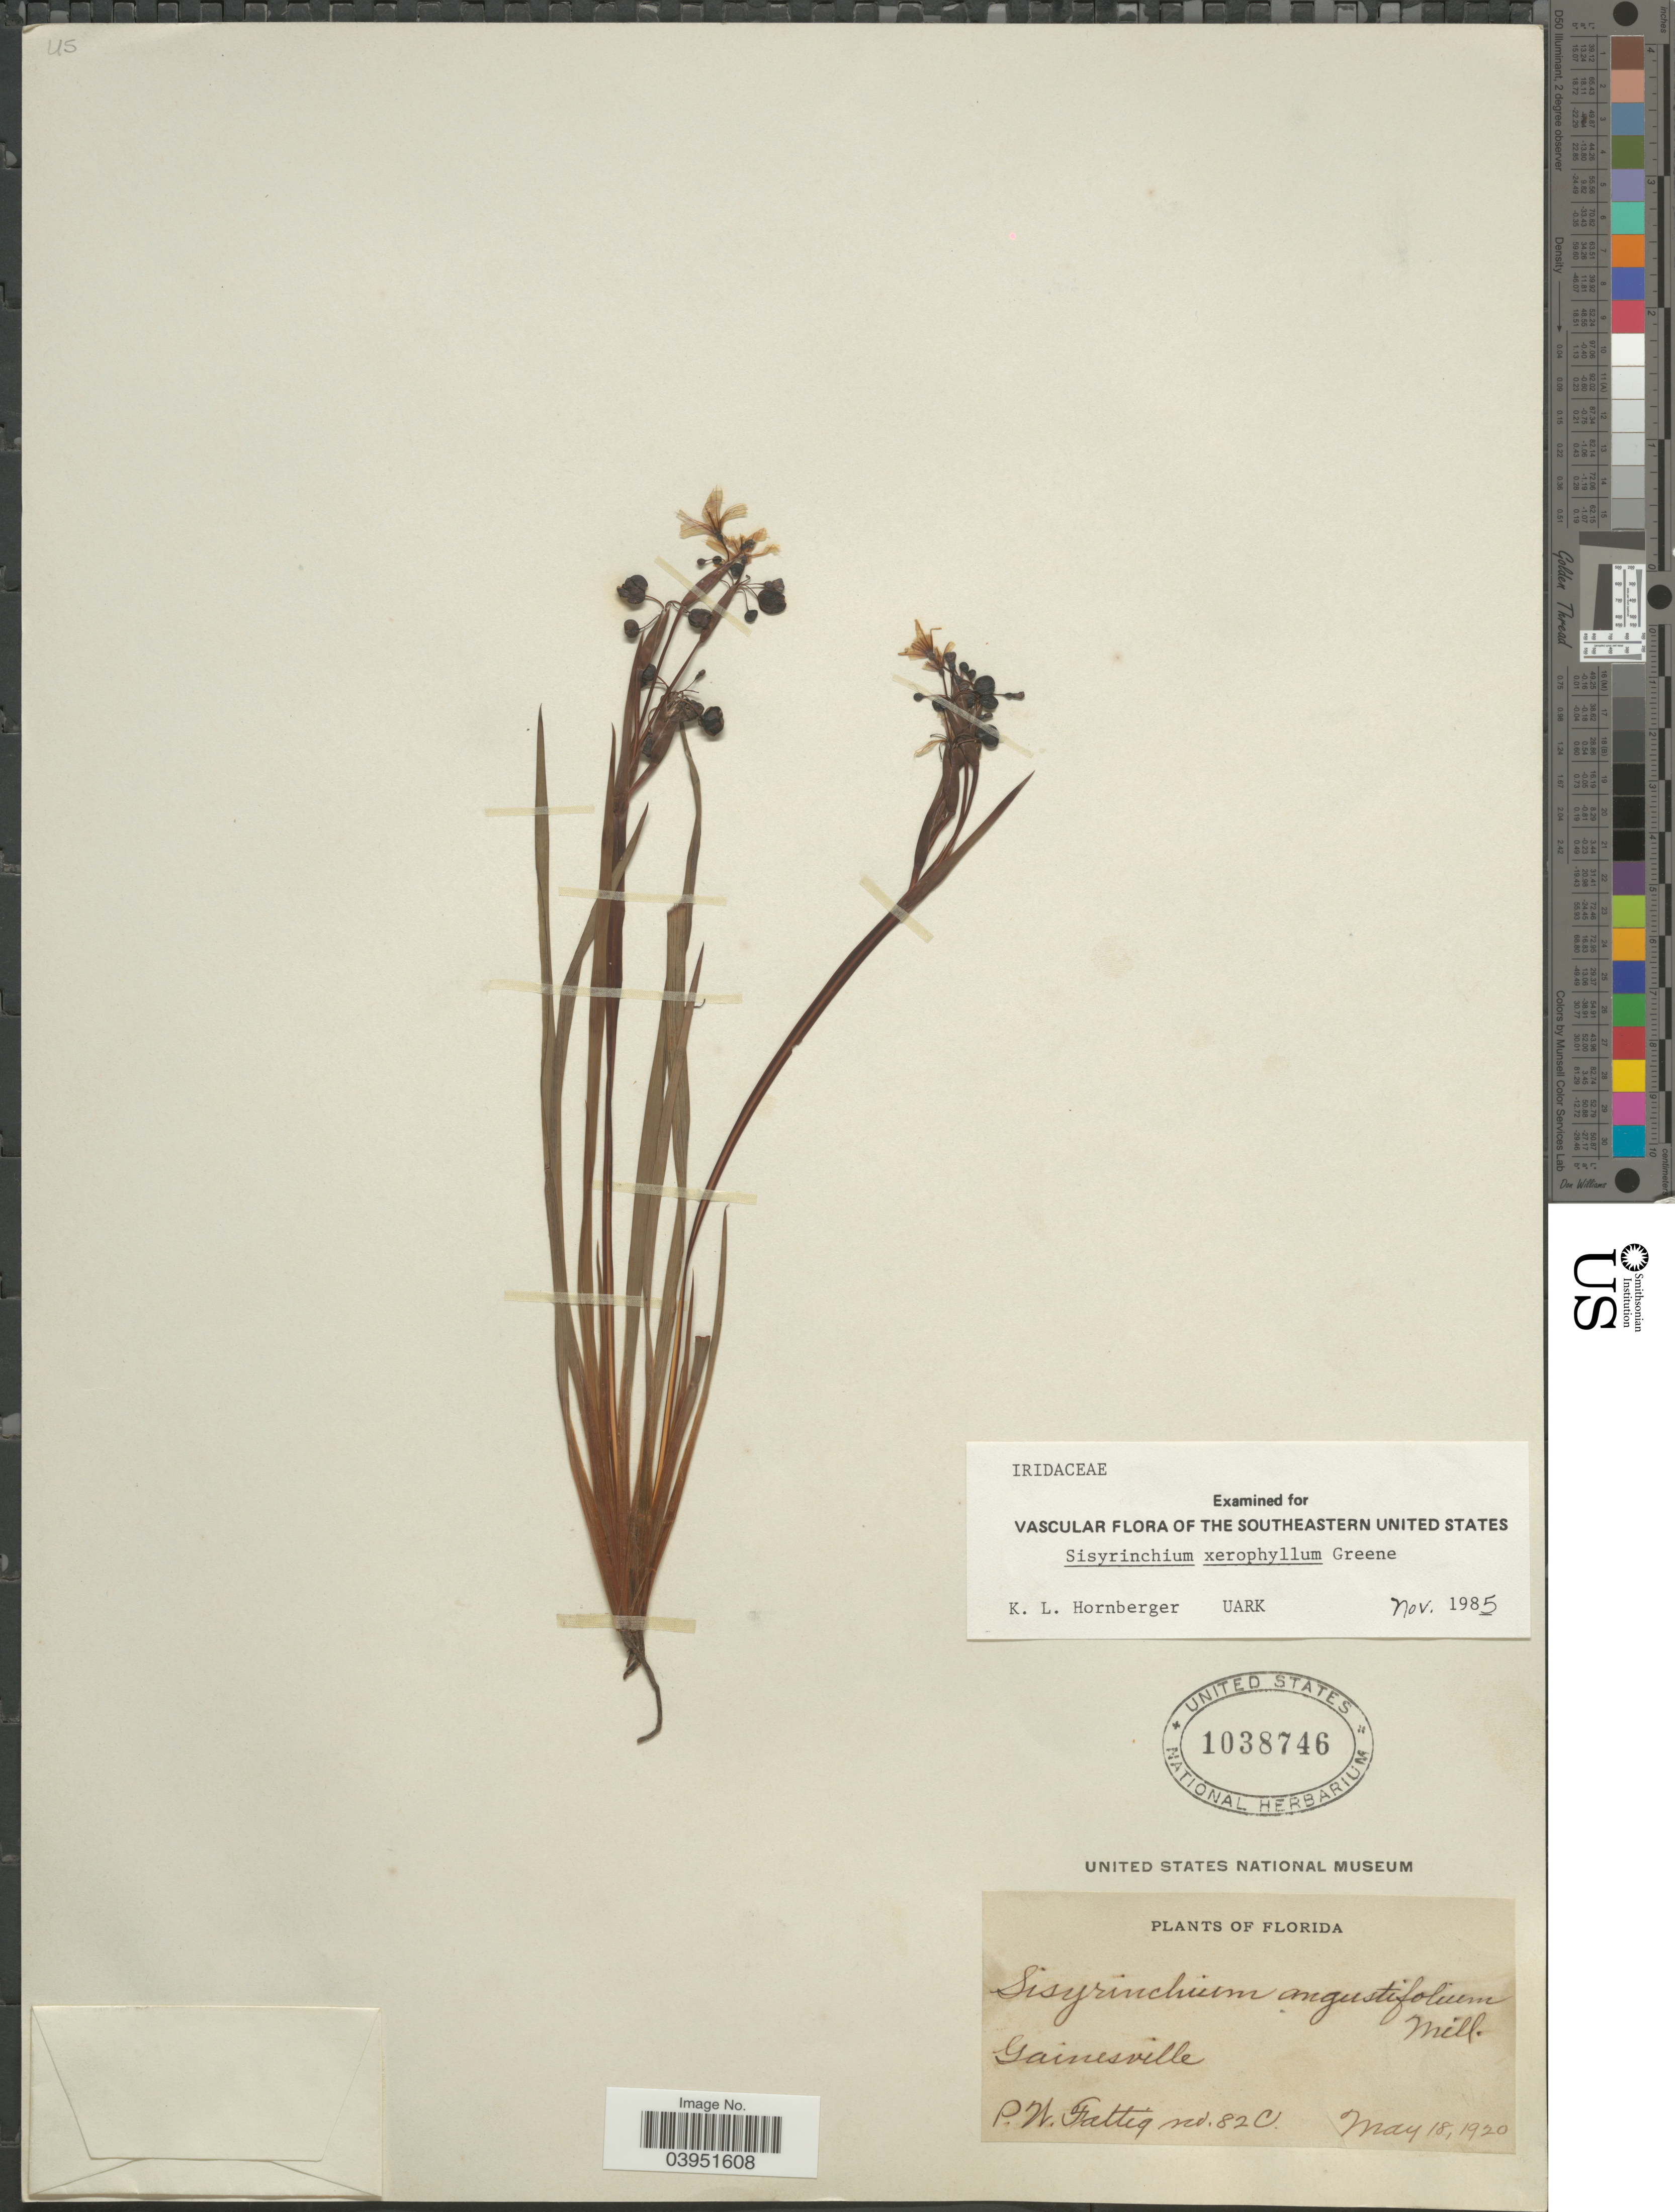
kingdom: Plantae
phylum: Tracheophyta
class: Liliopsida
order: Asparagales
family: Iridaceae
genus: Sisyrinchium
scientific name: Sisyrinchium xerophyllum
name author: Greene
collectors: P. Fattig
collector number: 82C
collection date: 1920-05-18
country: United States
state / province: Florida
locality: Gainesville.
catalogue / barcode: US 1038746